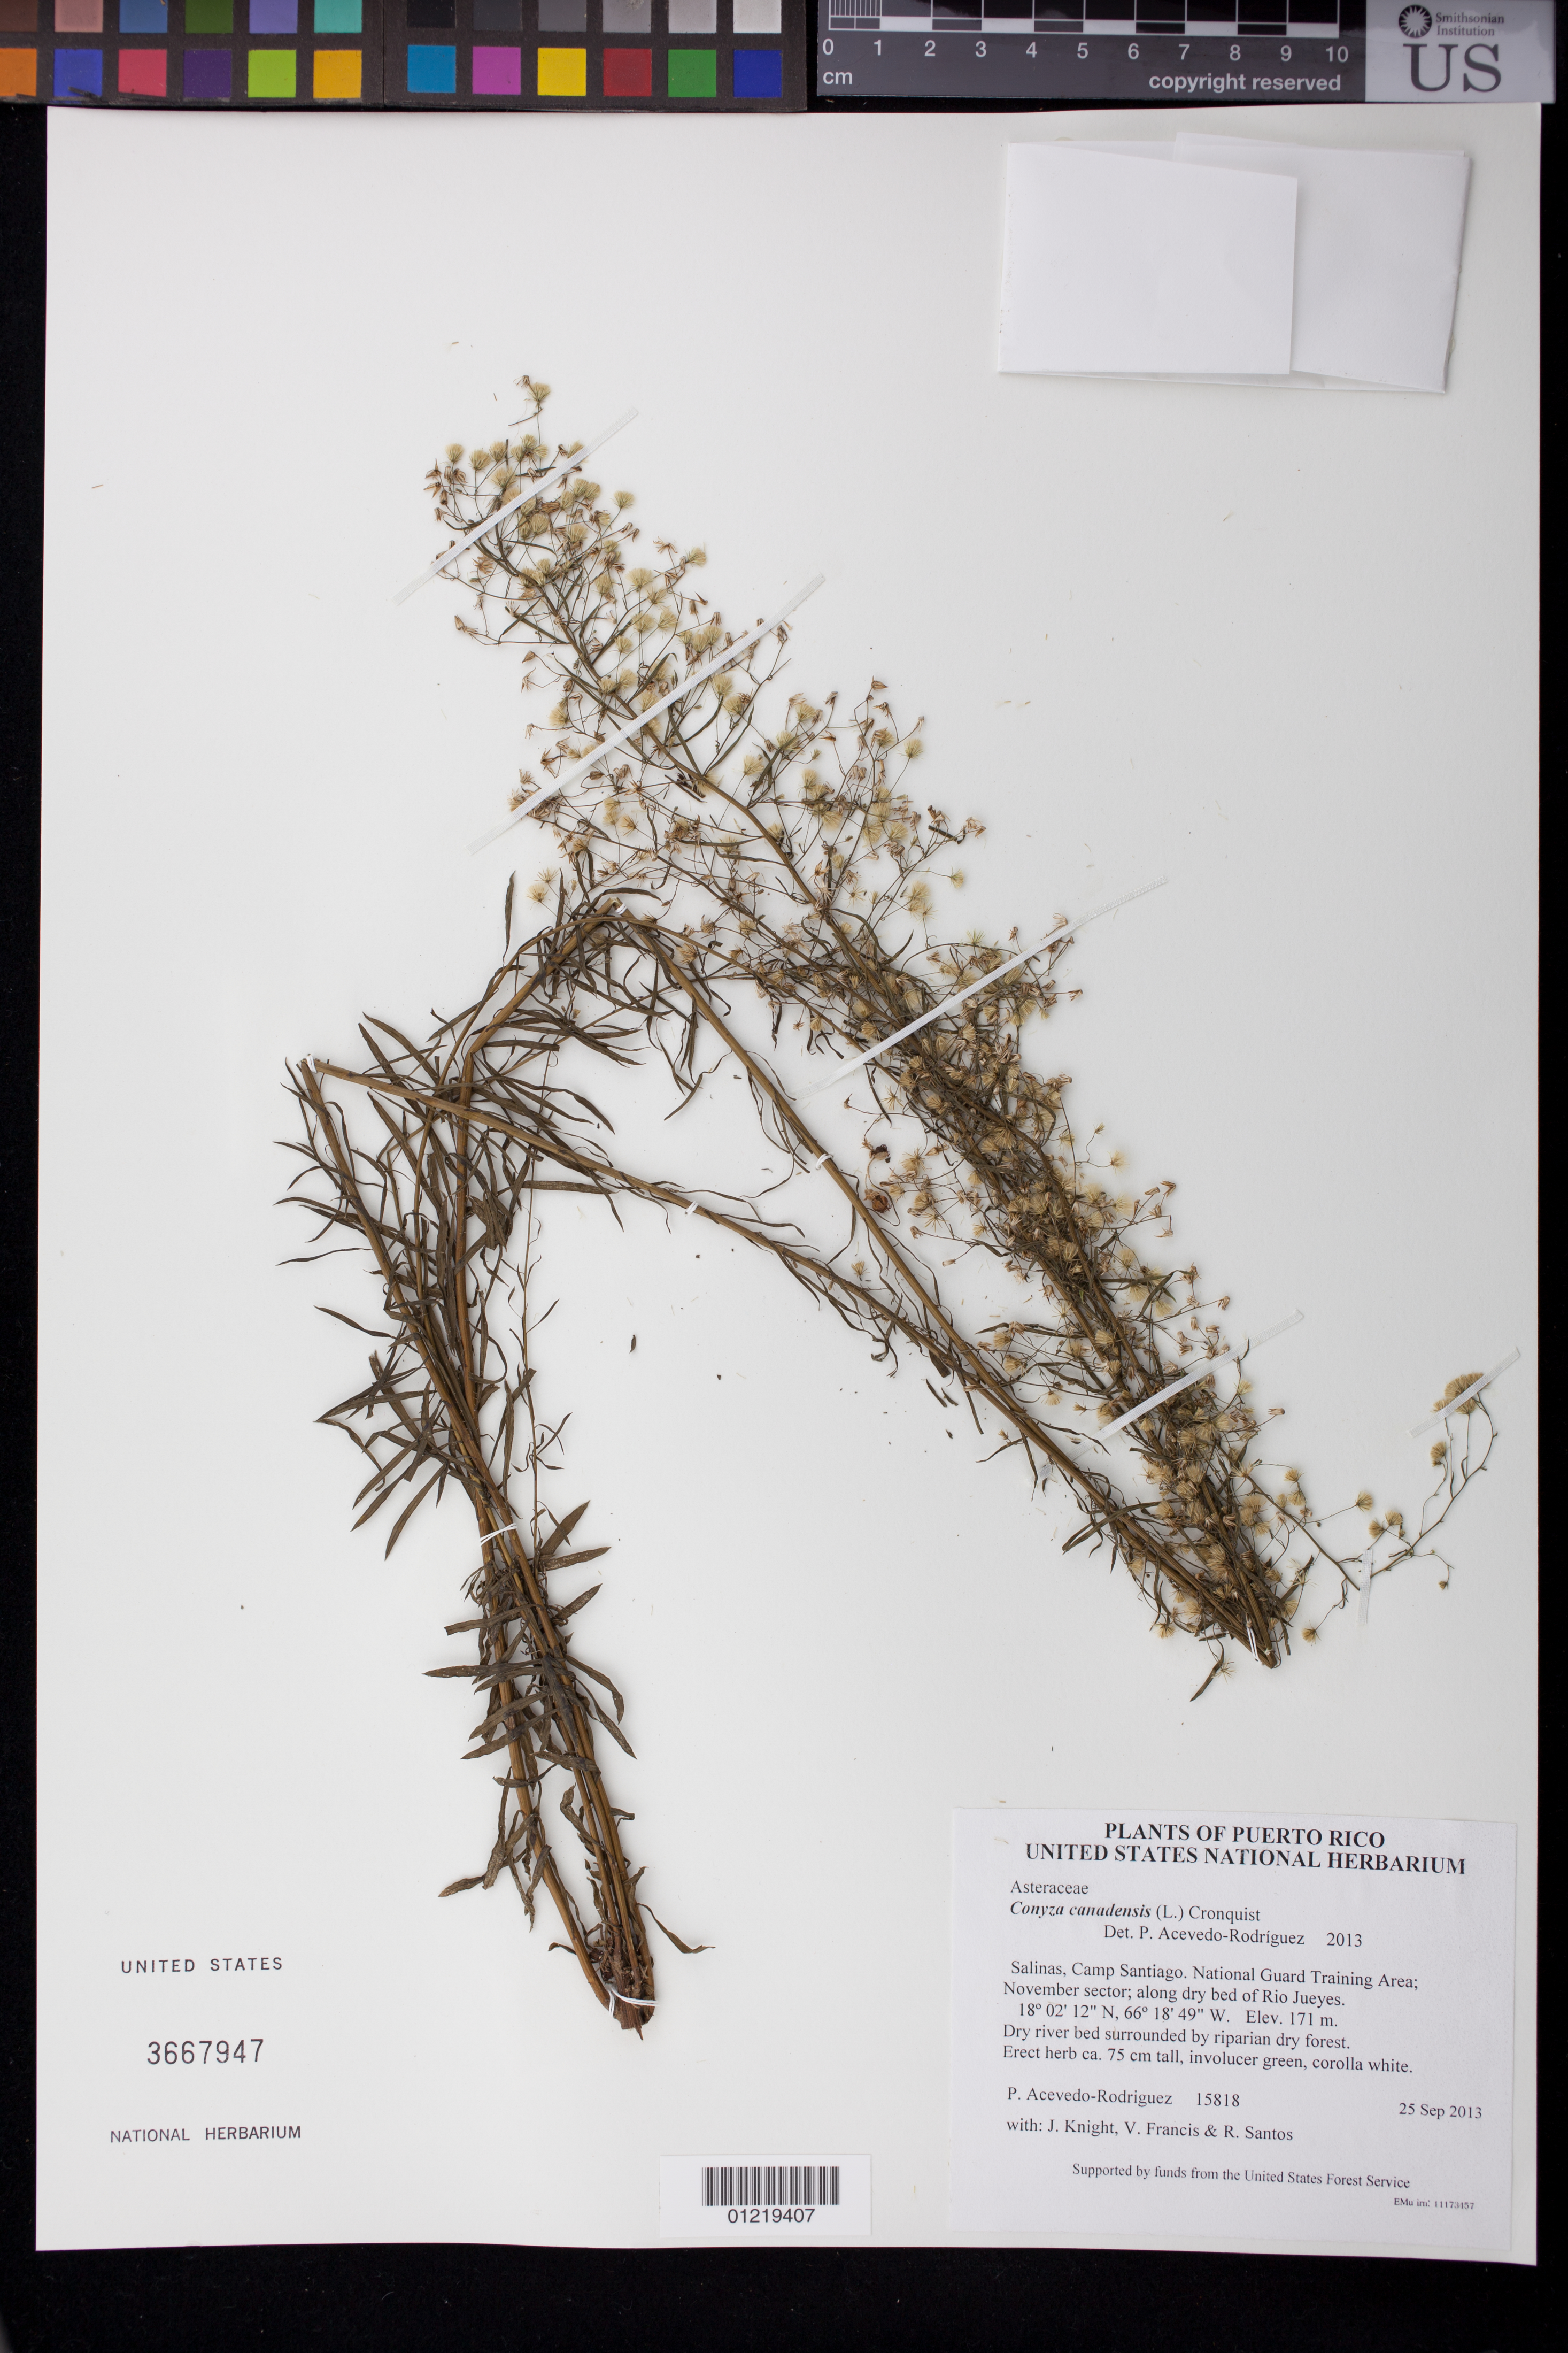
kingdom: Plantae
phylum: Tracheophyta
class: Magnoliopsida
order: Asterales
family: Asteraceae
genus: Conyza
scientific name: Conyza canadensis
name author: (L.) Cronq.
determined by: Acevedo-Rodríguez, P., (BOT), Smithsonian Institution - National Museum of Natural History (UNITED STATES)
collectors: P. Acevedo-Rodr., J. Knight, V. Francis & R. Santos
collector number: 15818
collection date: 2013-09-25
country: Puerto Rico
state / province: Salinas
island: Puerto Rico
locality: Camp Santiago. National Guard Training Area; November sector; along dry bed of Rio Jueyes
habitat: Dry river bed surrounded by riparian dry forest.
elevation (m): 171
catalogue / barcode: US 3667947